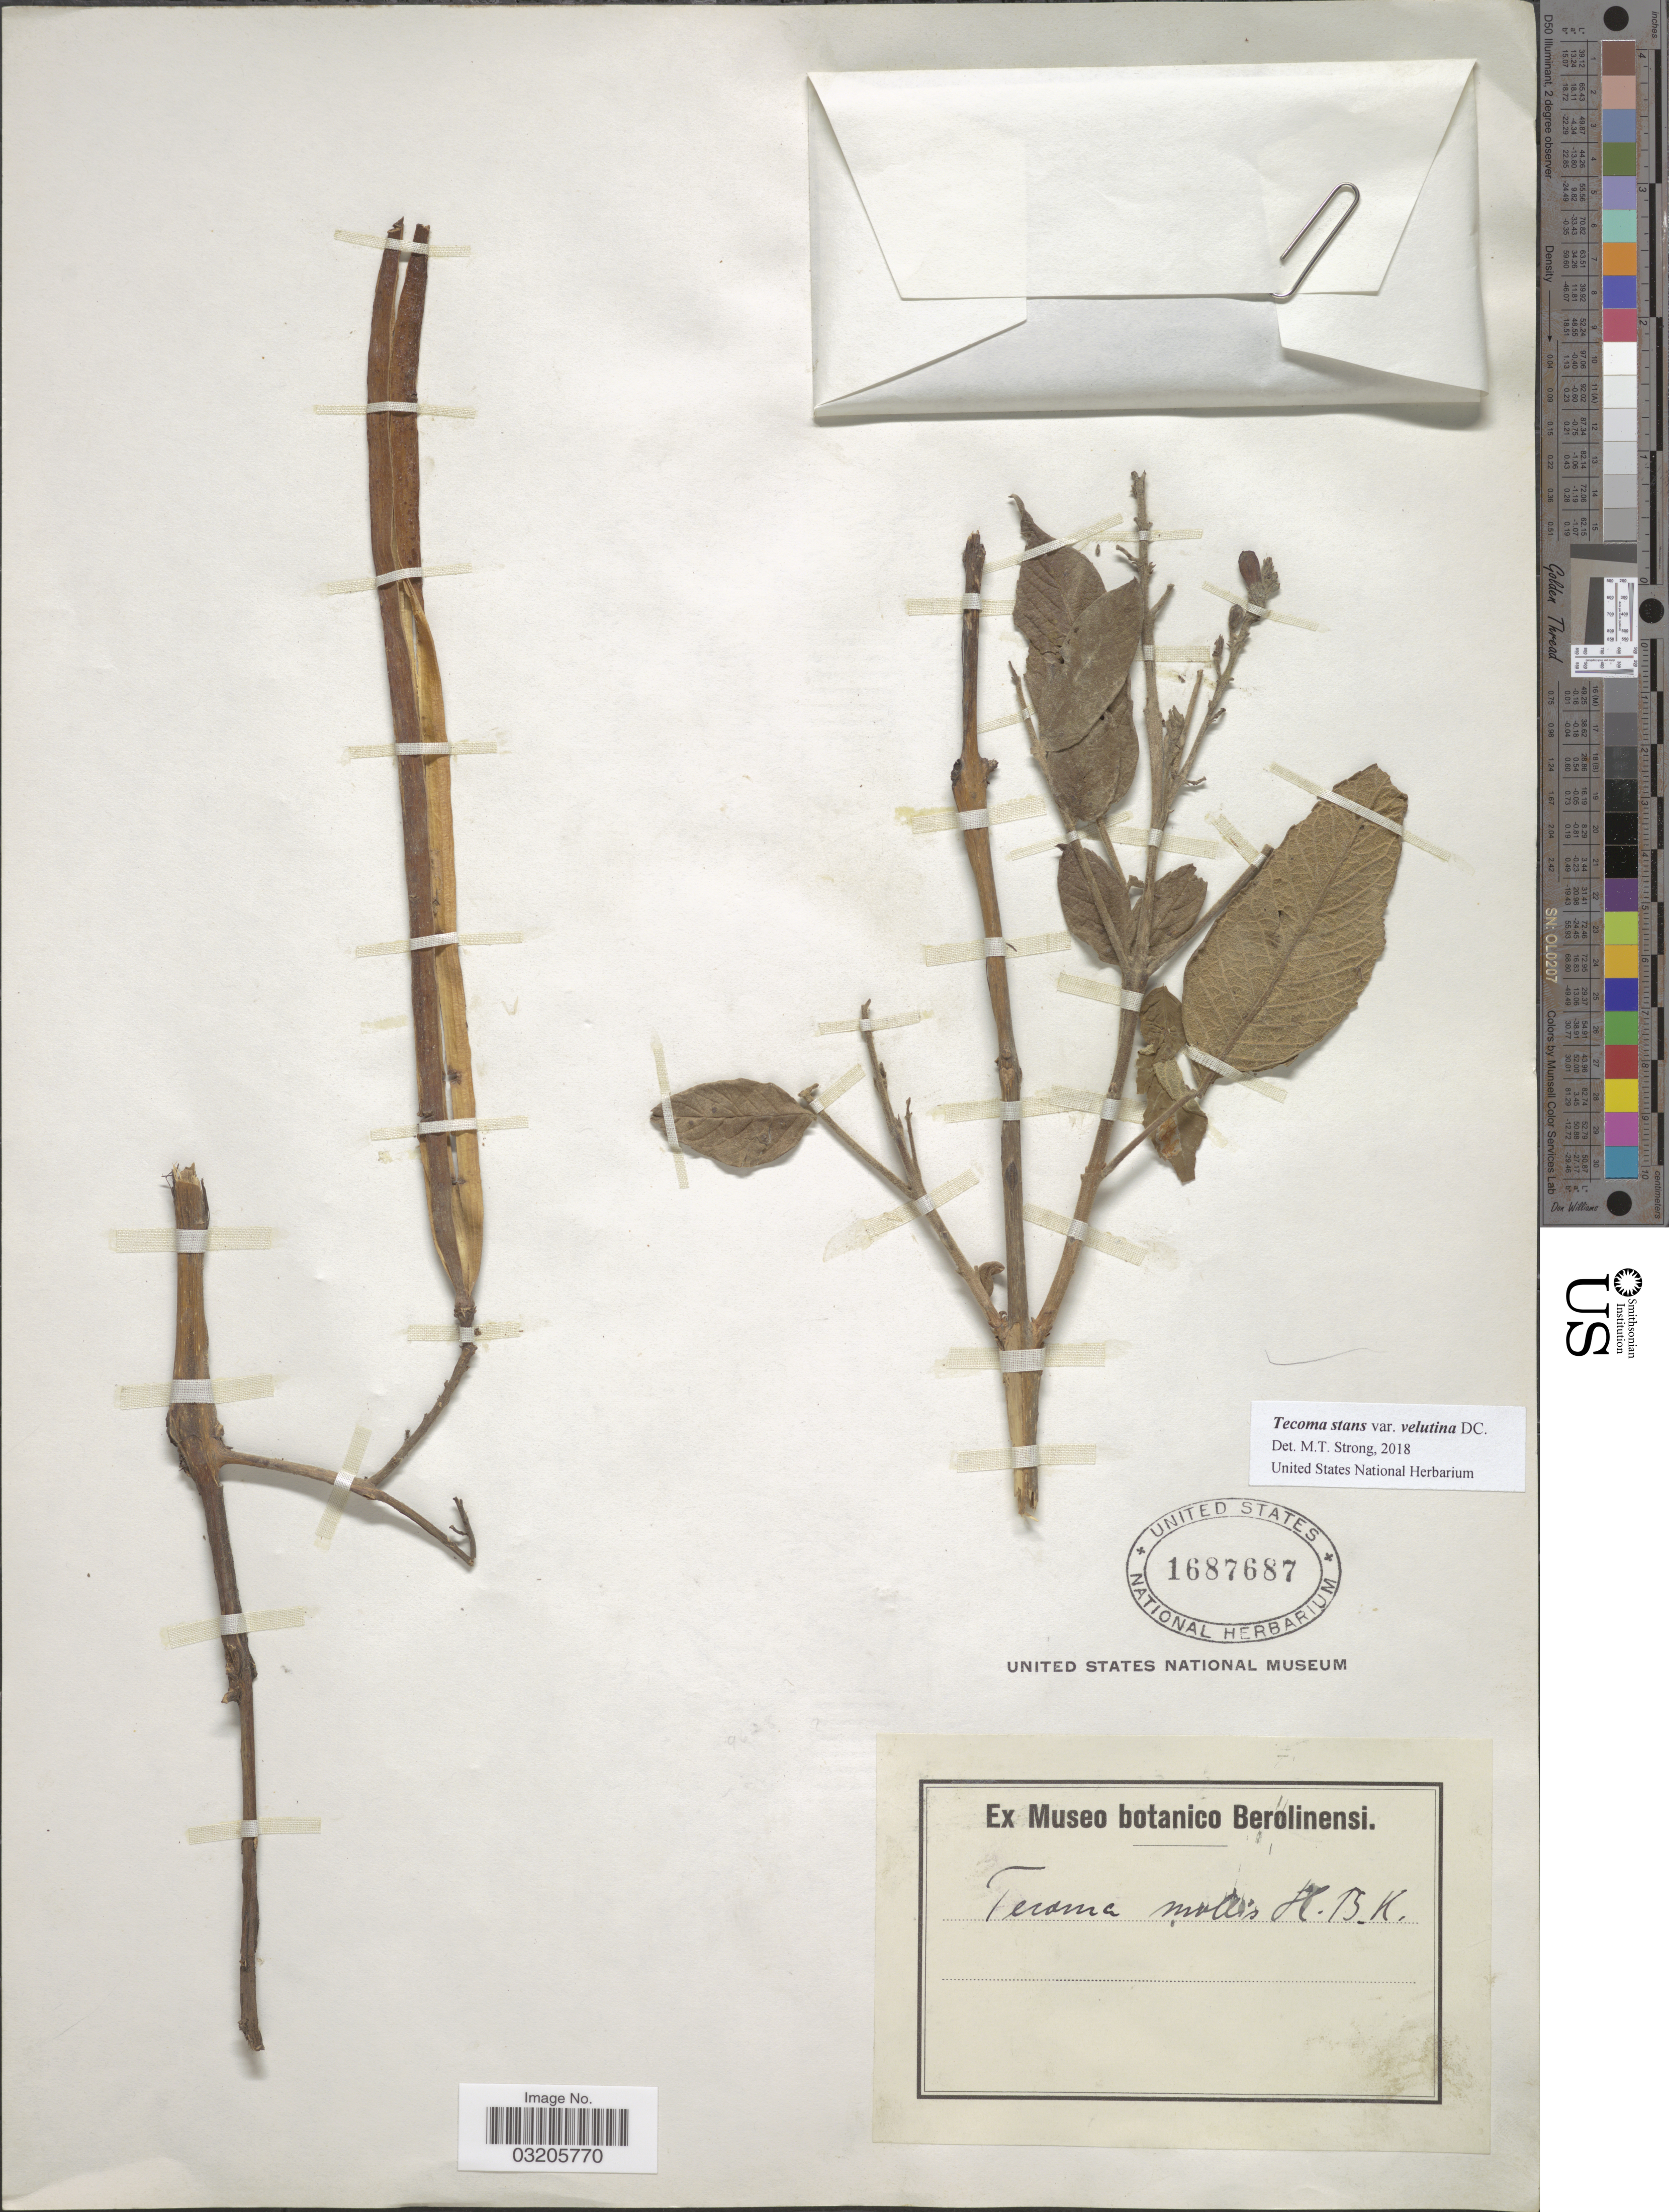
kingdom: Plantae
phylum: Tracheophyta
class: Magnoliopsida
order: Lamiales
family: Bignoniaceae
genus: Tecoma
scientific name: Tecoma stans var. velutina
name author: DC.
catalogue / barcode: US 1687687